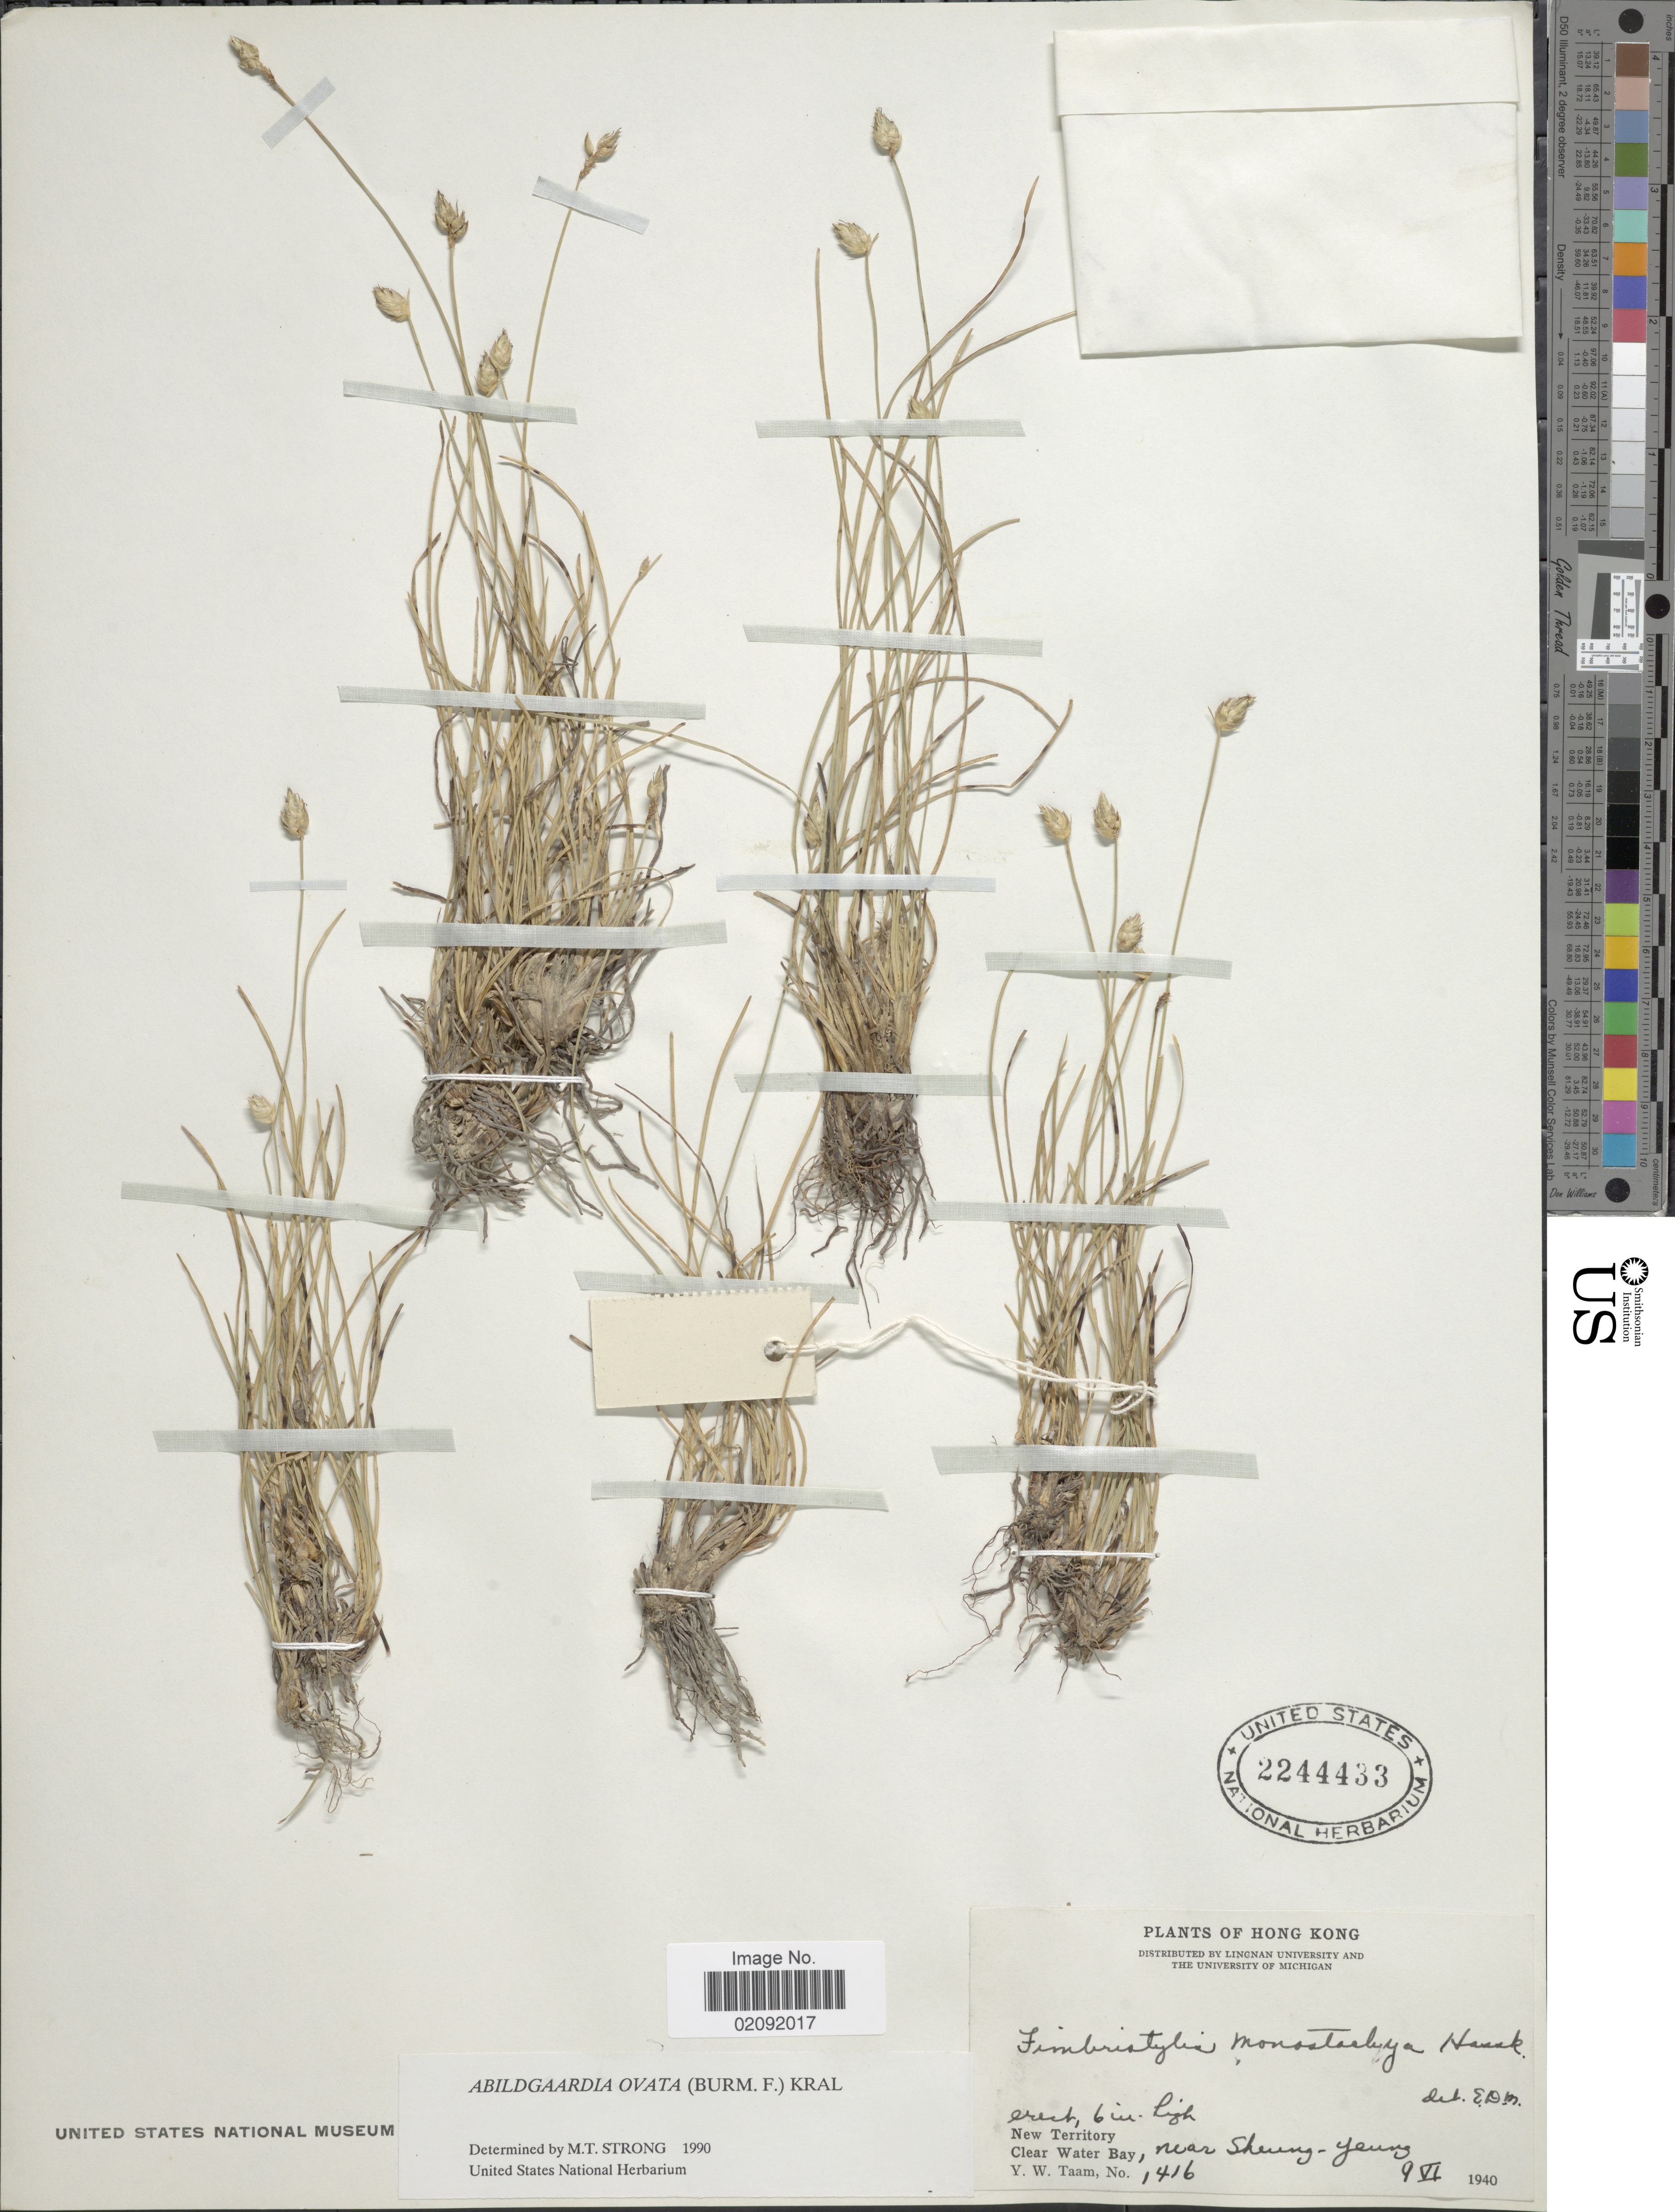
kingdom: Plantae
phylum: Tracheophyta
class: Liliopsida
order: Poales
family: Cyperaceae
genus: Abildgaardia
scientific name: Abildgaardia ovata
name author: (Burm. f.) Kral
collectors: Y. W. Taam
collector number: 1416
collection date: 1940-06-09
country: China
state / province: Hong Kong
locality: New Territory, Clear Water Bay, near Sheung-Yeung.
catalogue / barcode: US 2244433